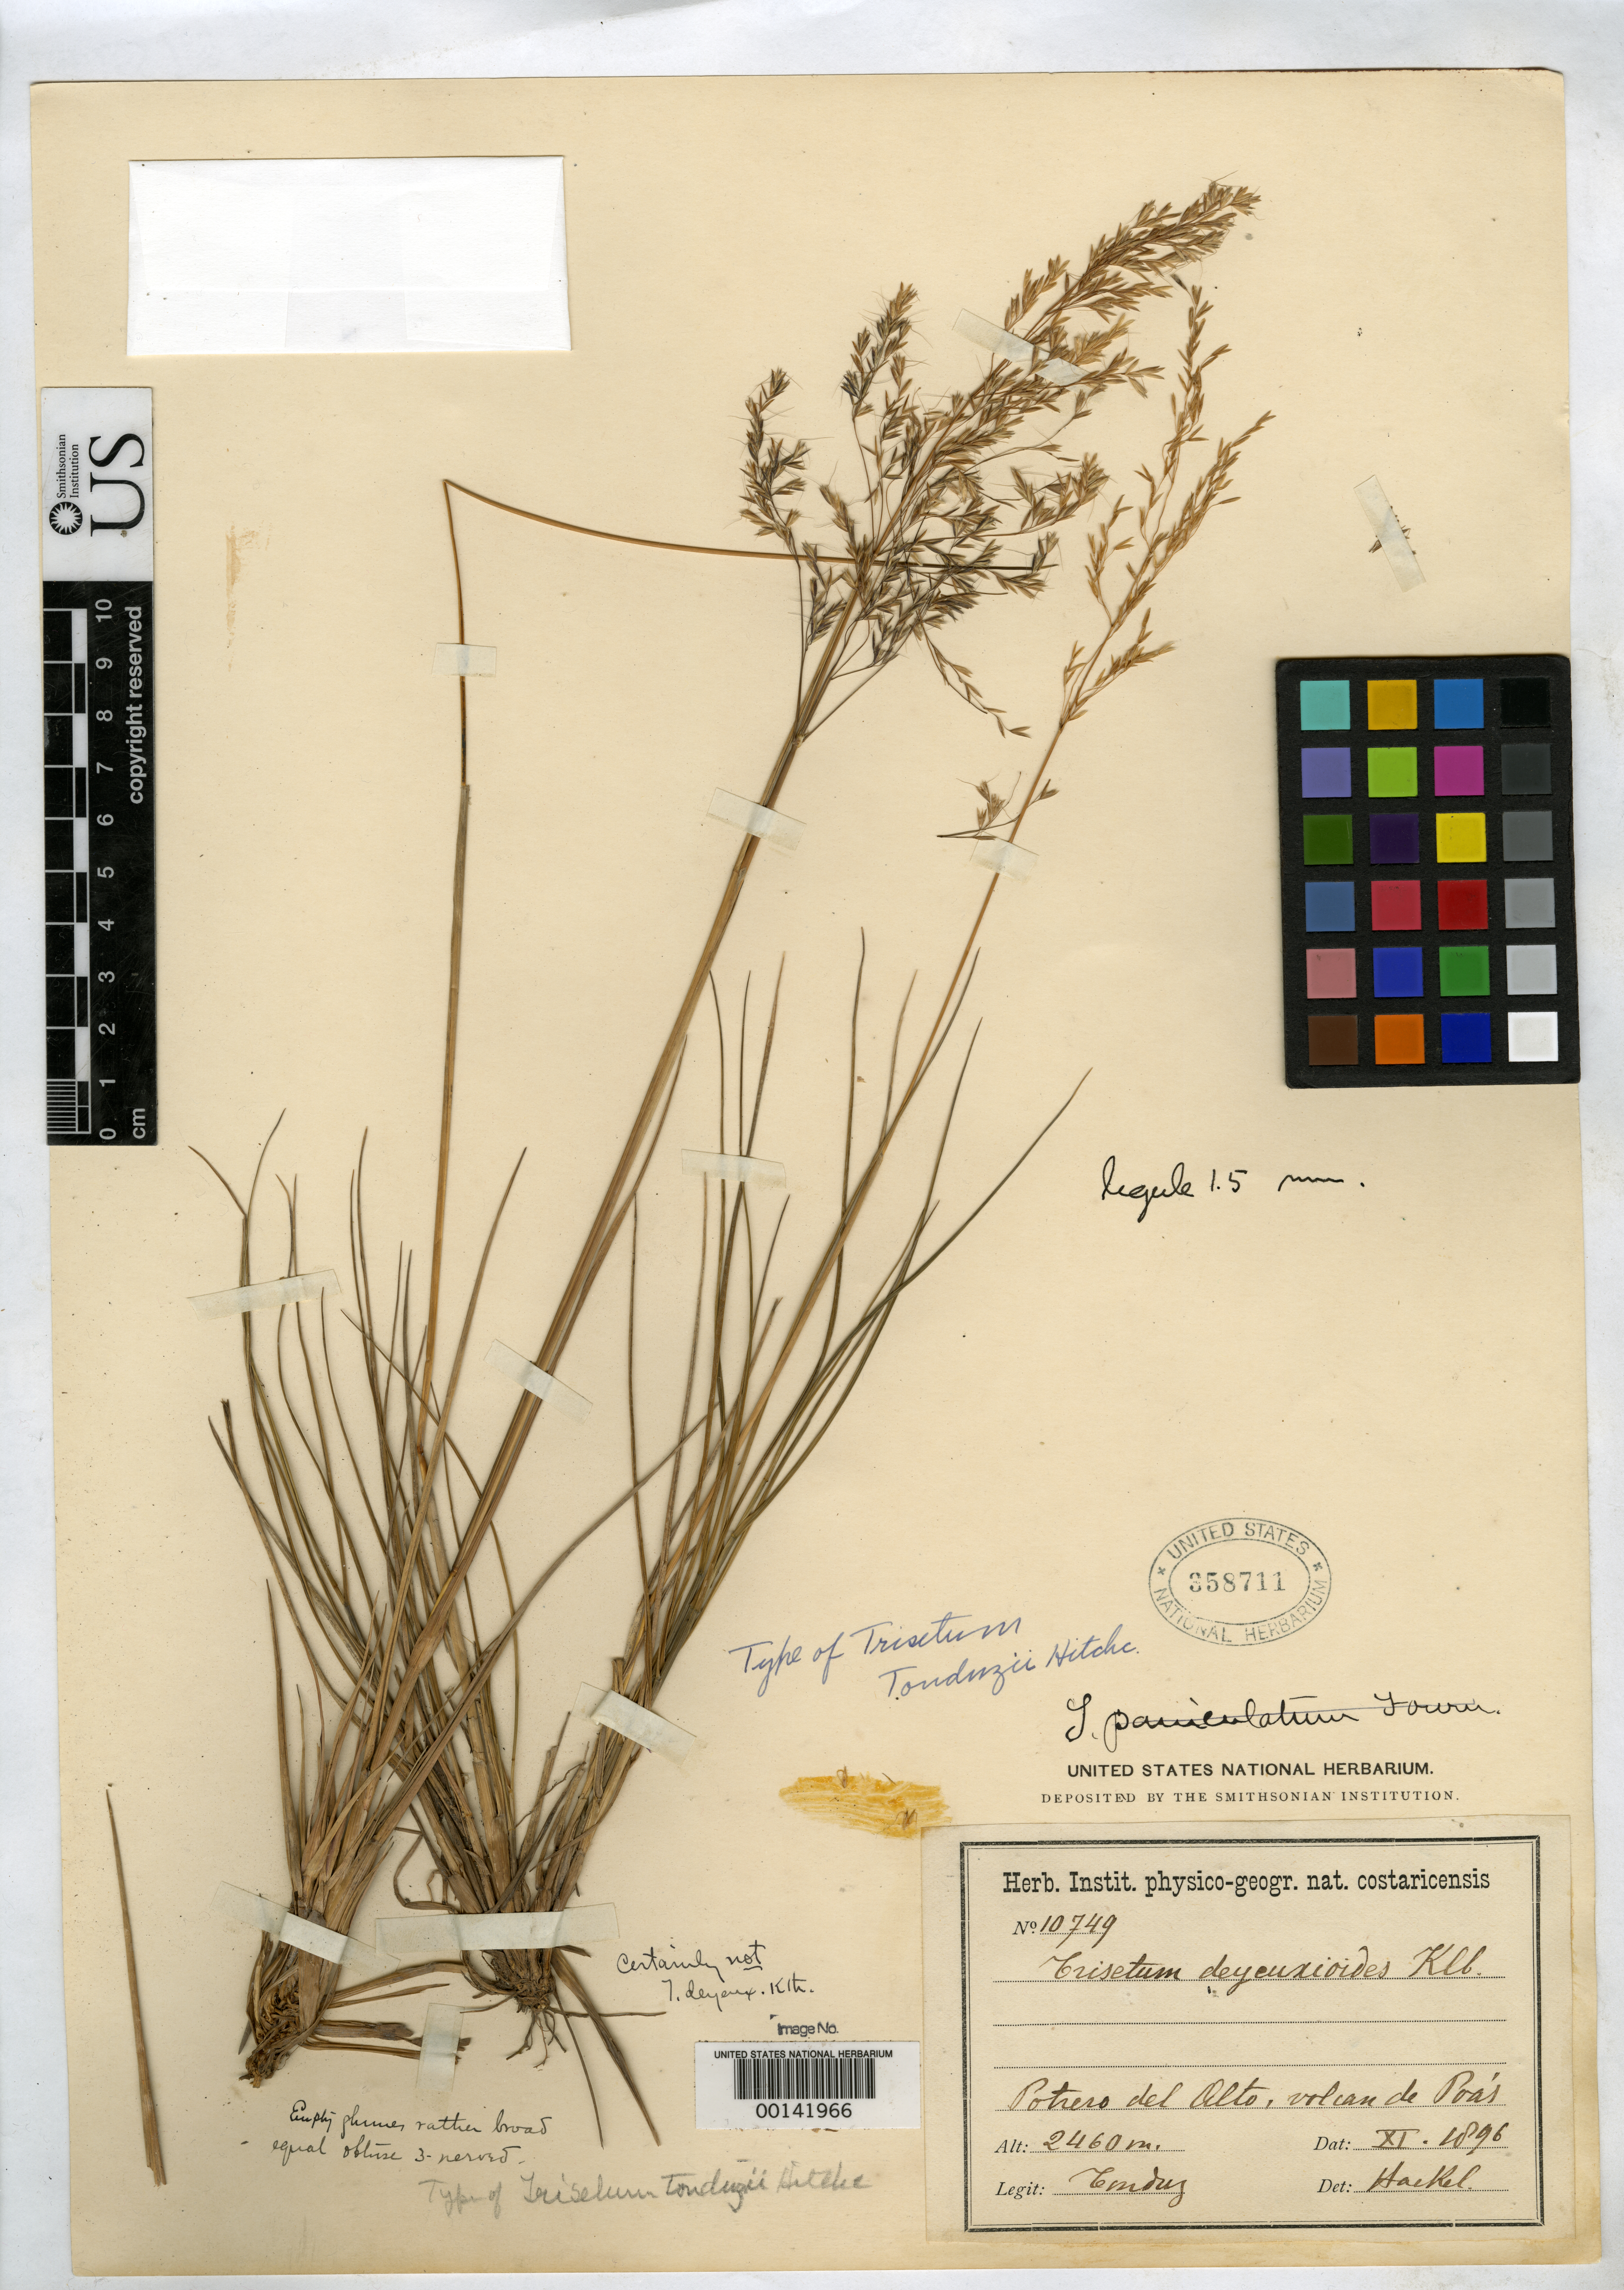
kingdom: Plantae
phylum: Tracheophyta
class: Liliopsida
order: Poales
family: Poaceae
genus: Trisetum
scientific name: Trisetum tonduzii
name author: Hitchc.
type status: Isotype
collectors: A. Tonduz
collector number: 10749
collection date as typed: Nov 1896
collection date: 1896-11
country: Costa Rica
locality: Mt. Poás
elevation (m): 2460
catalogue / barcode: US 358711